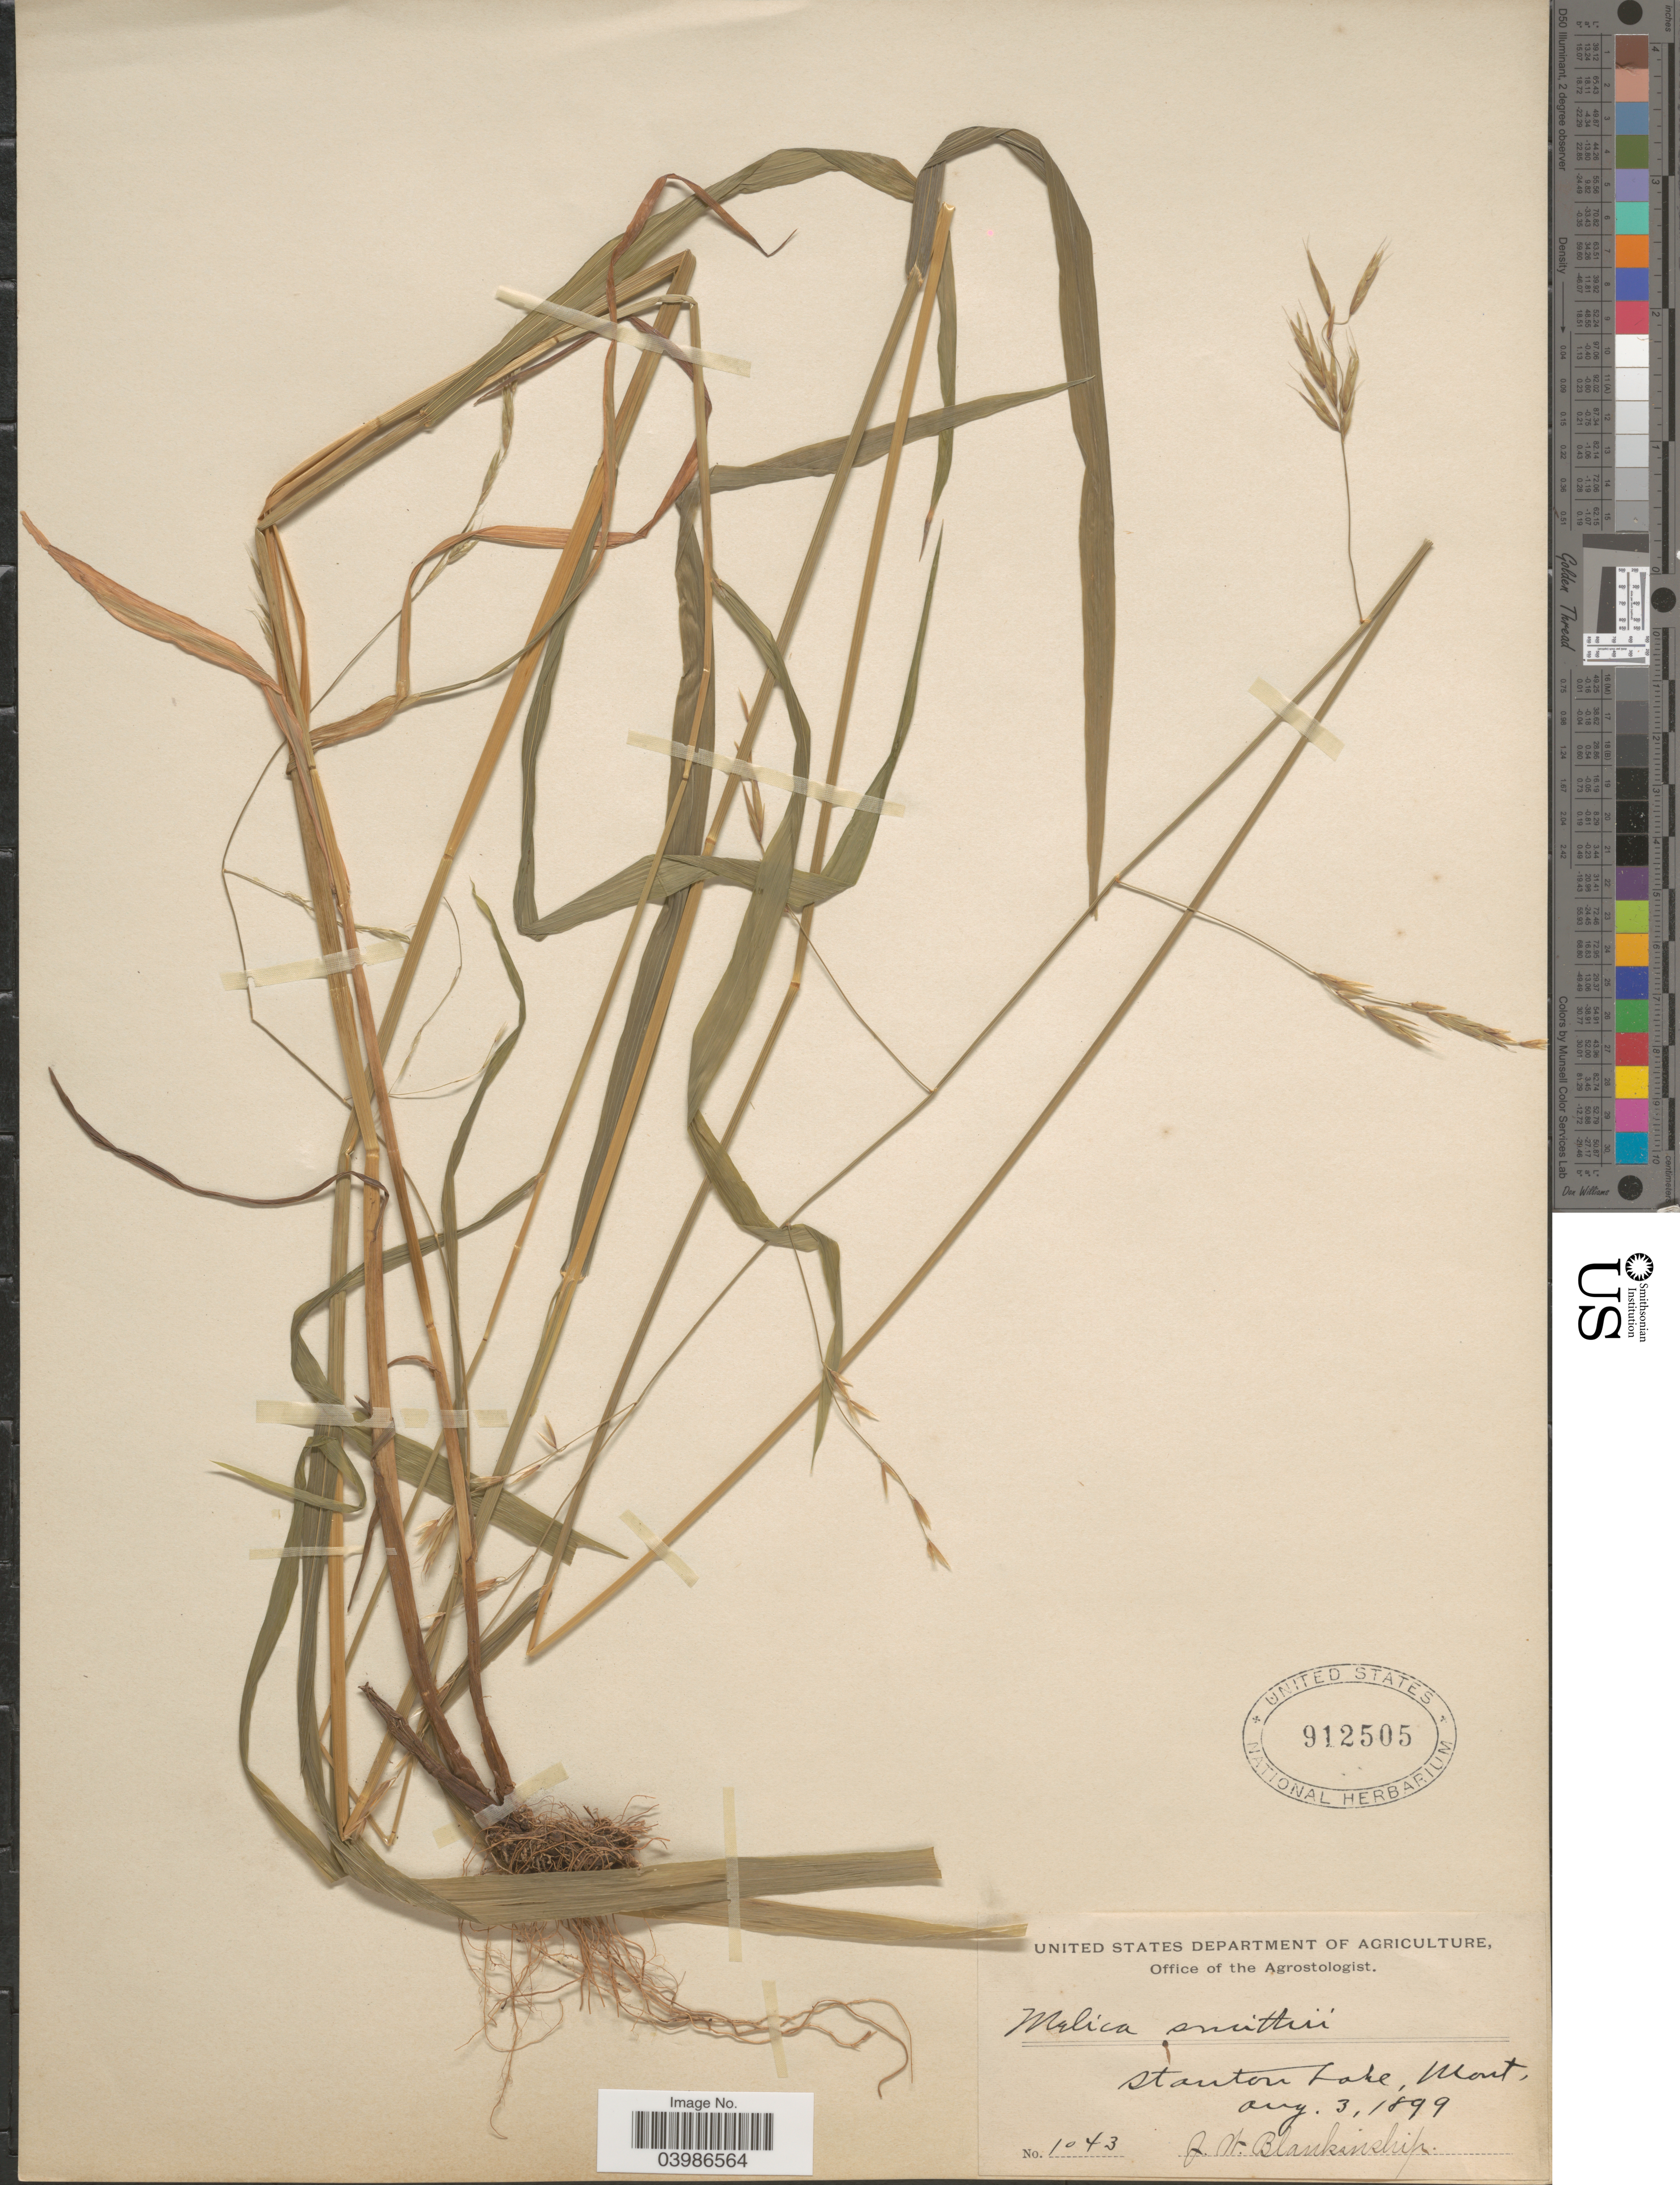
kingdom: Plantae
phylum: Tracheophyta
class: Liliopsida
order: Poales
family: Poaceae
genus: Melica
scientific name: Melica smithii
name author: (Porter ex A. Gray) Vasey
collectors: J. W. Blankinship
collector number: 1043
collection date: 1899-08-03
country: United States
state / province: Montana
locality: Stanton Lake.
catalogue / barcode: US 912505